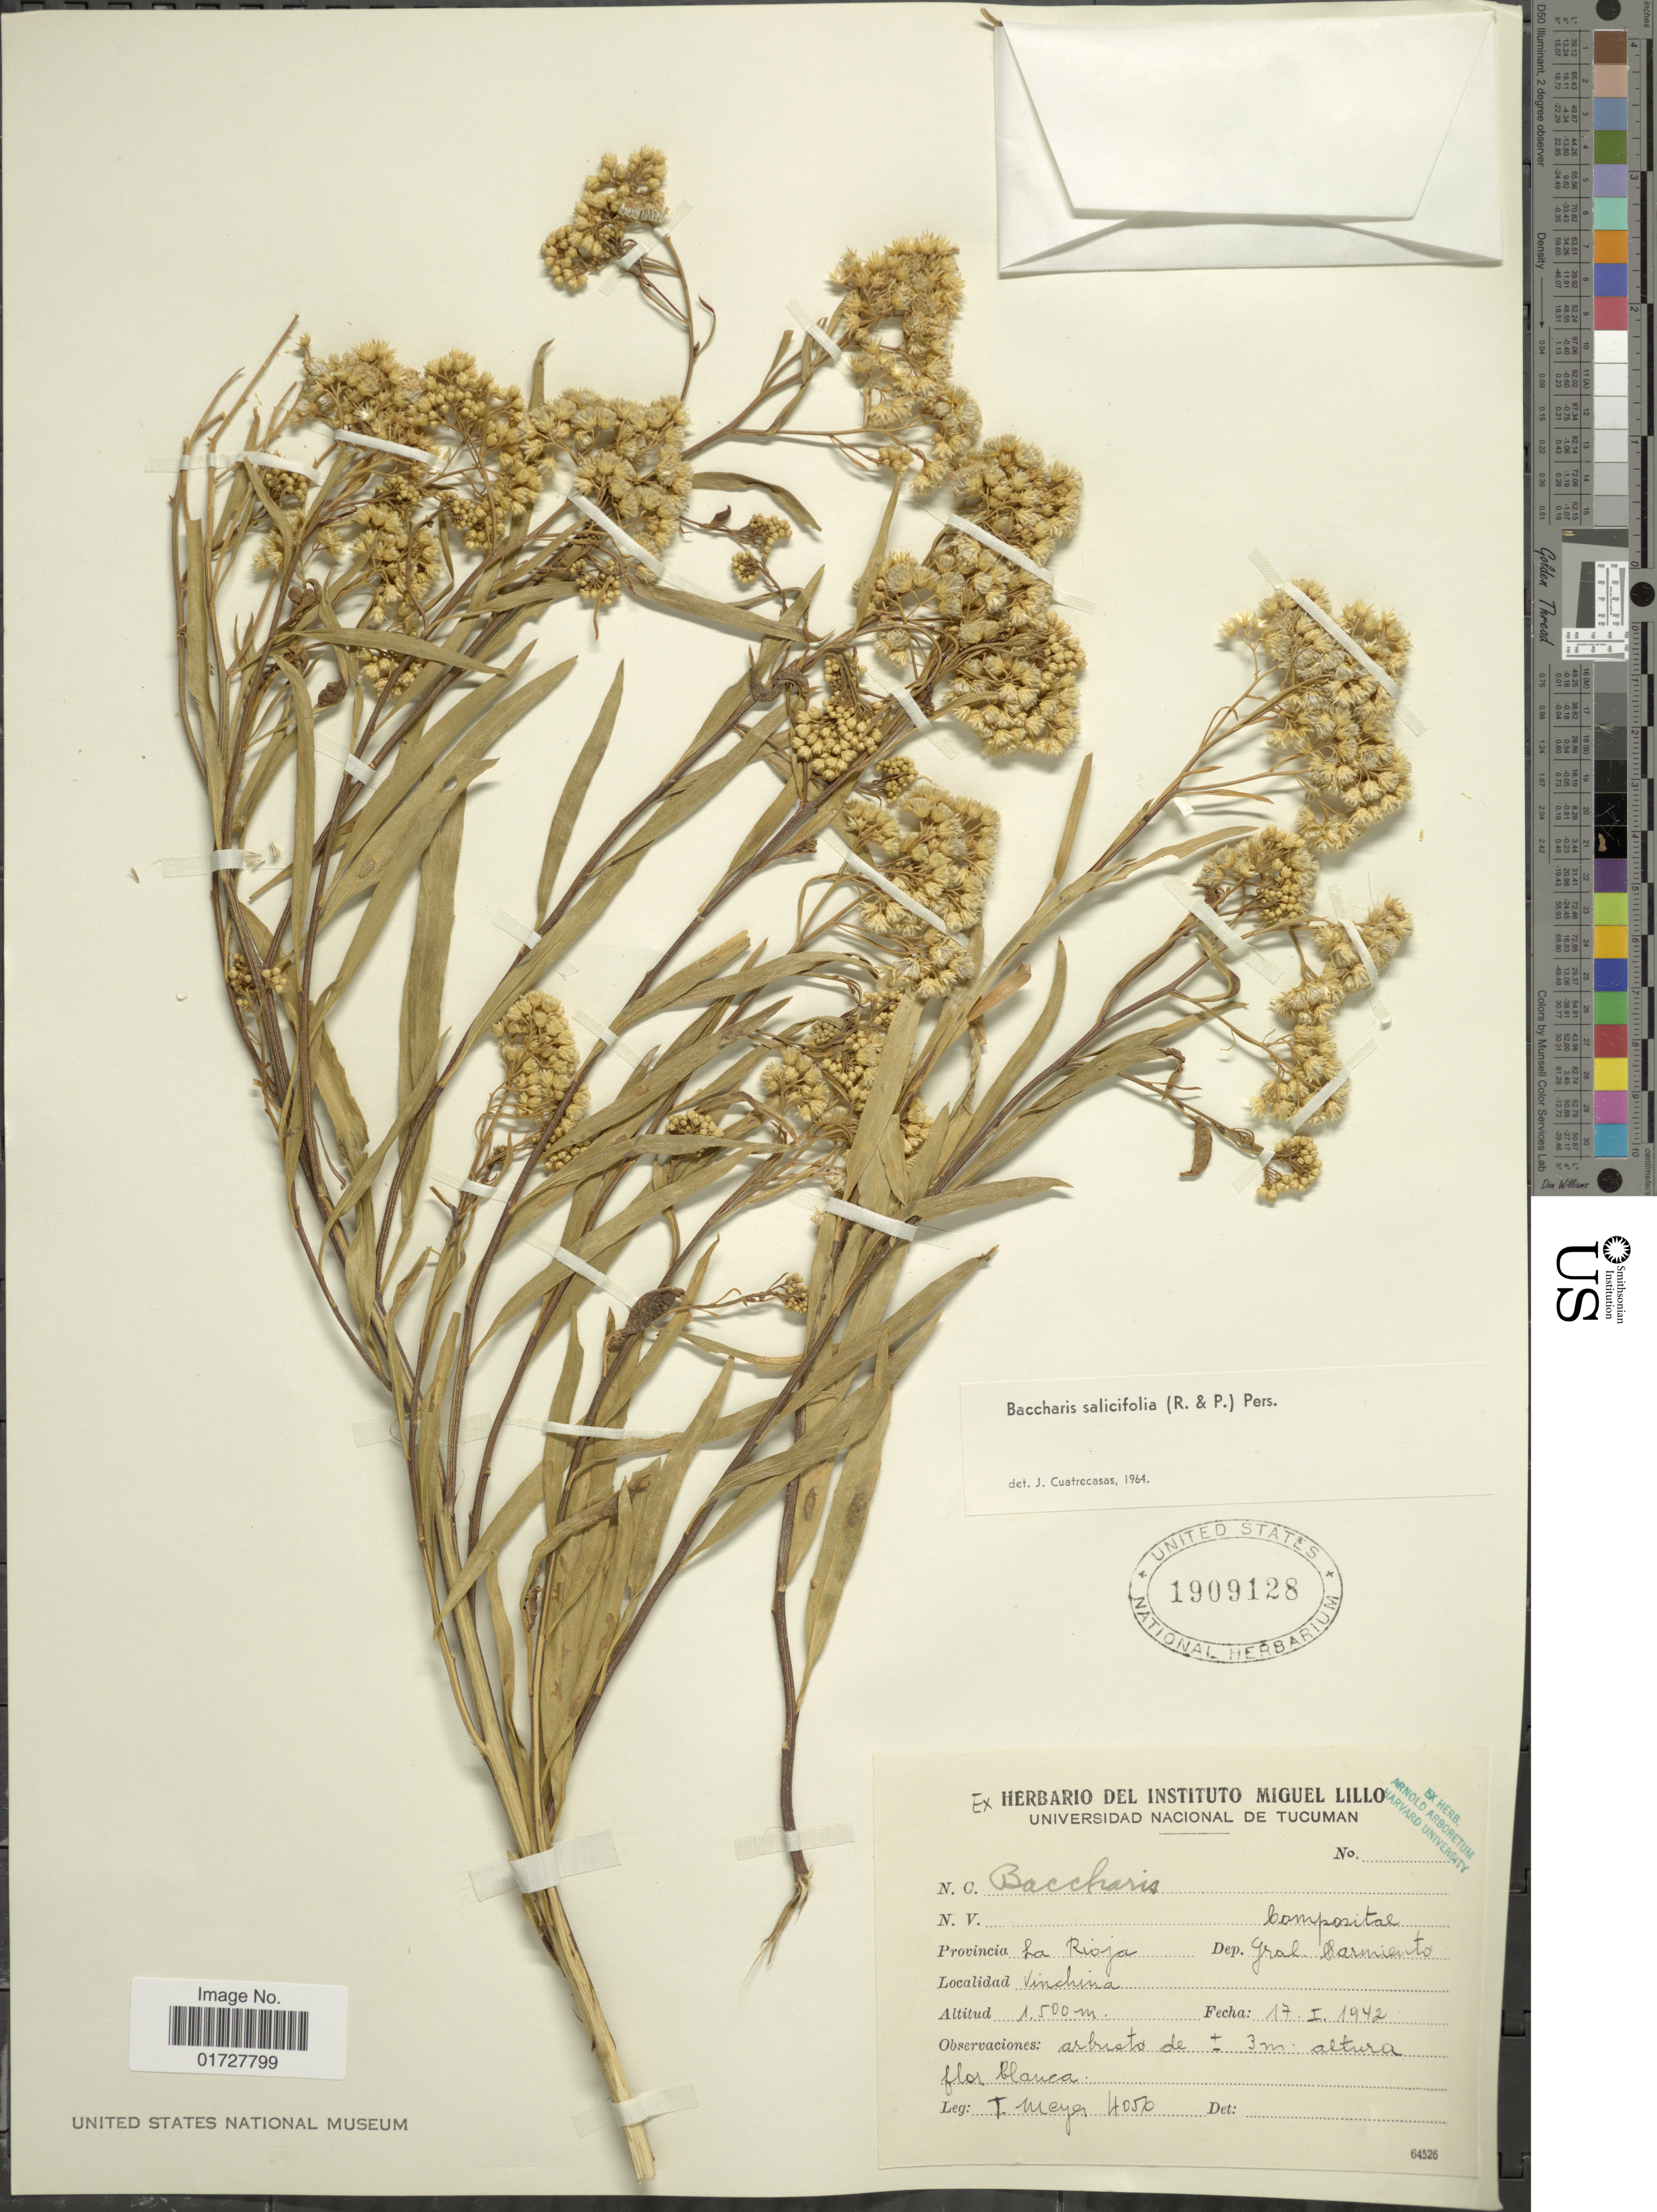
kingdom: Plantae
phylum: Tracheophyta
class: Magnoliopsida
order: Asterales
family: Asteraceae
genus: Baccharis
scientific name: Baccharis salicifolia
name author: (Ruiz & Pav.) Pers.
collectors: T. Meyer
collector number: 4050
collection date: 1942-01-17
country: Argentina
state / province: La Rioja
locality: Dep. Gral Sarmiento, Vinchina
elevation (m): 1500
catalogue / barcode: US 1909128